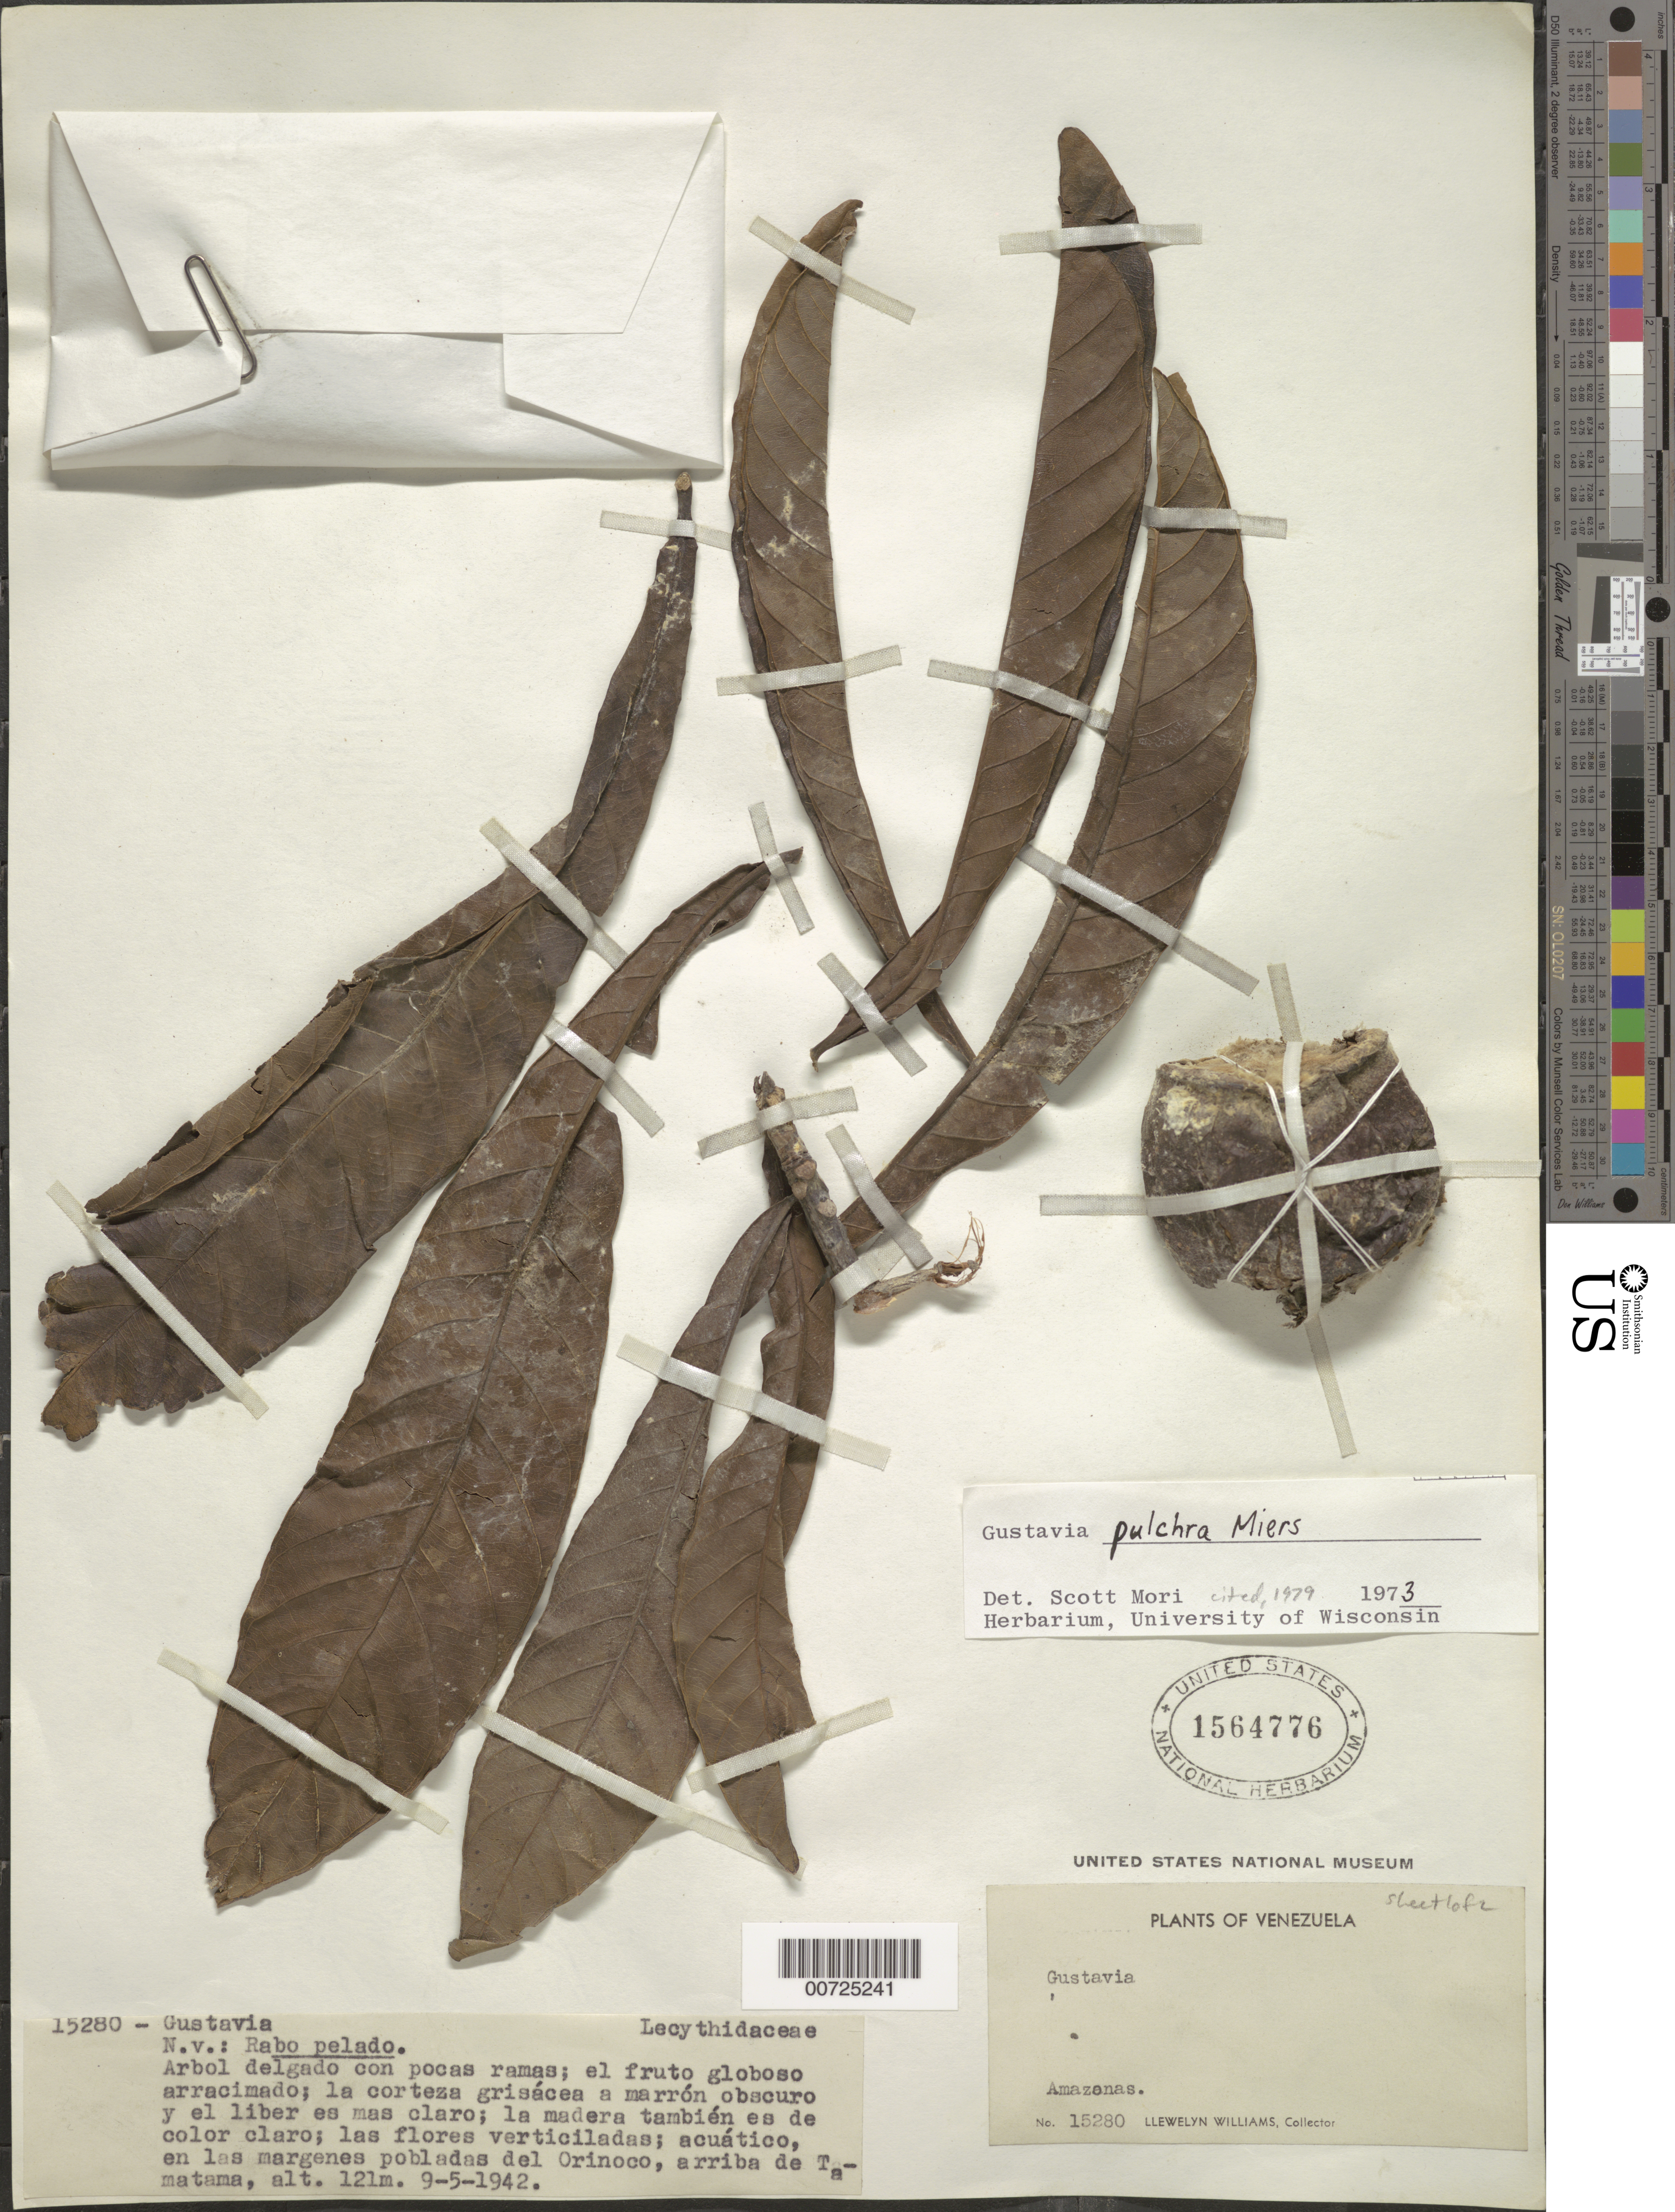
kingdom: Plantae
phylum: Tracheophyta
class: Magnoliopsida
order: Ericales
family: Lecythidaceae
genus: Gustavia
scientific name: Gustavia pulchra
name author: Miers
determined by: Mori, Scott A.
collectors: Ll. Williams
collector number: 15280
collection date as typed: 9-May-42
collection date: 1942-05-09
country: Venezuela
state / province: Amazonas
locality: Tamatama, Alto Río Orinoco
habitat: Margenes pobladas del rio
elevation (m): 121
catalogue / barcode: US 1564776